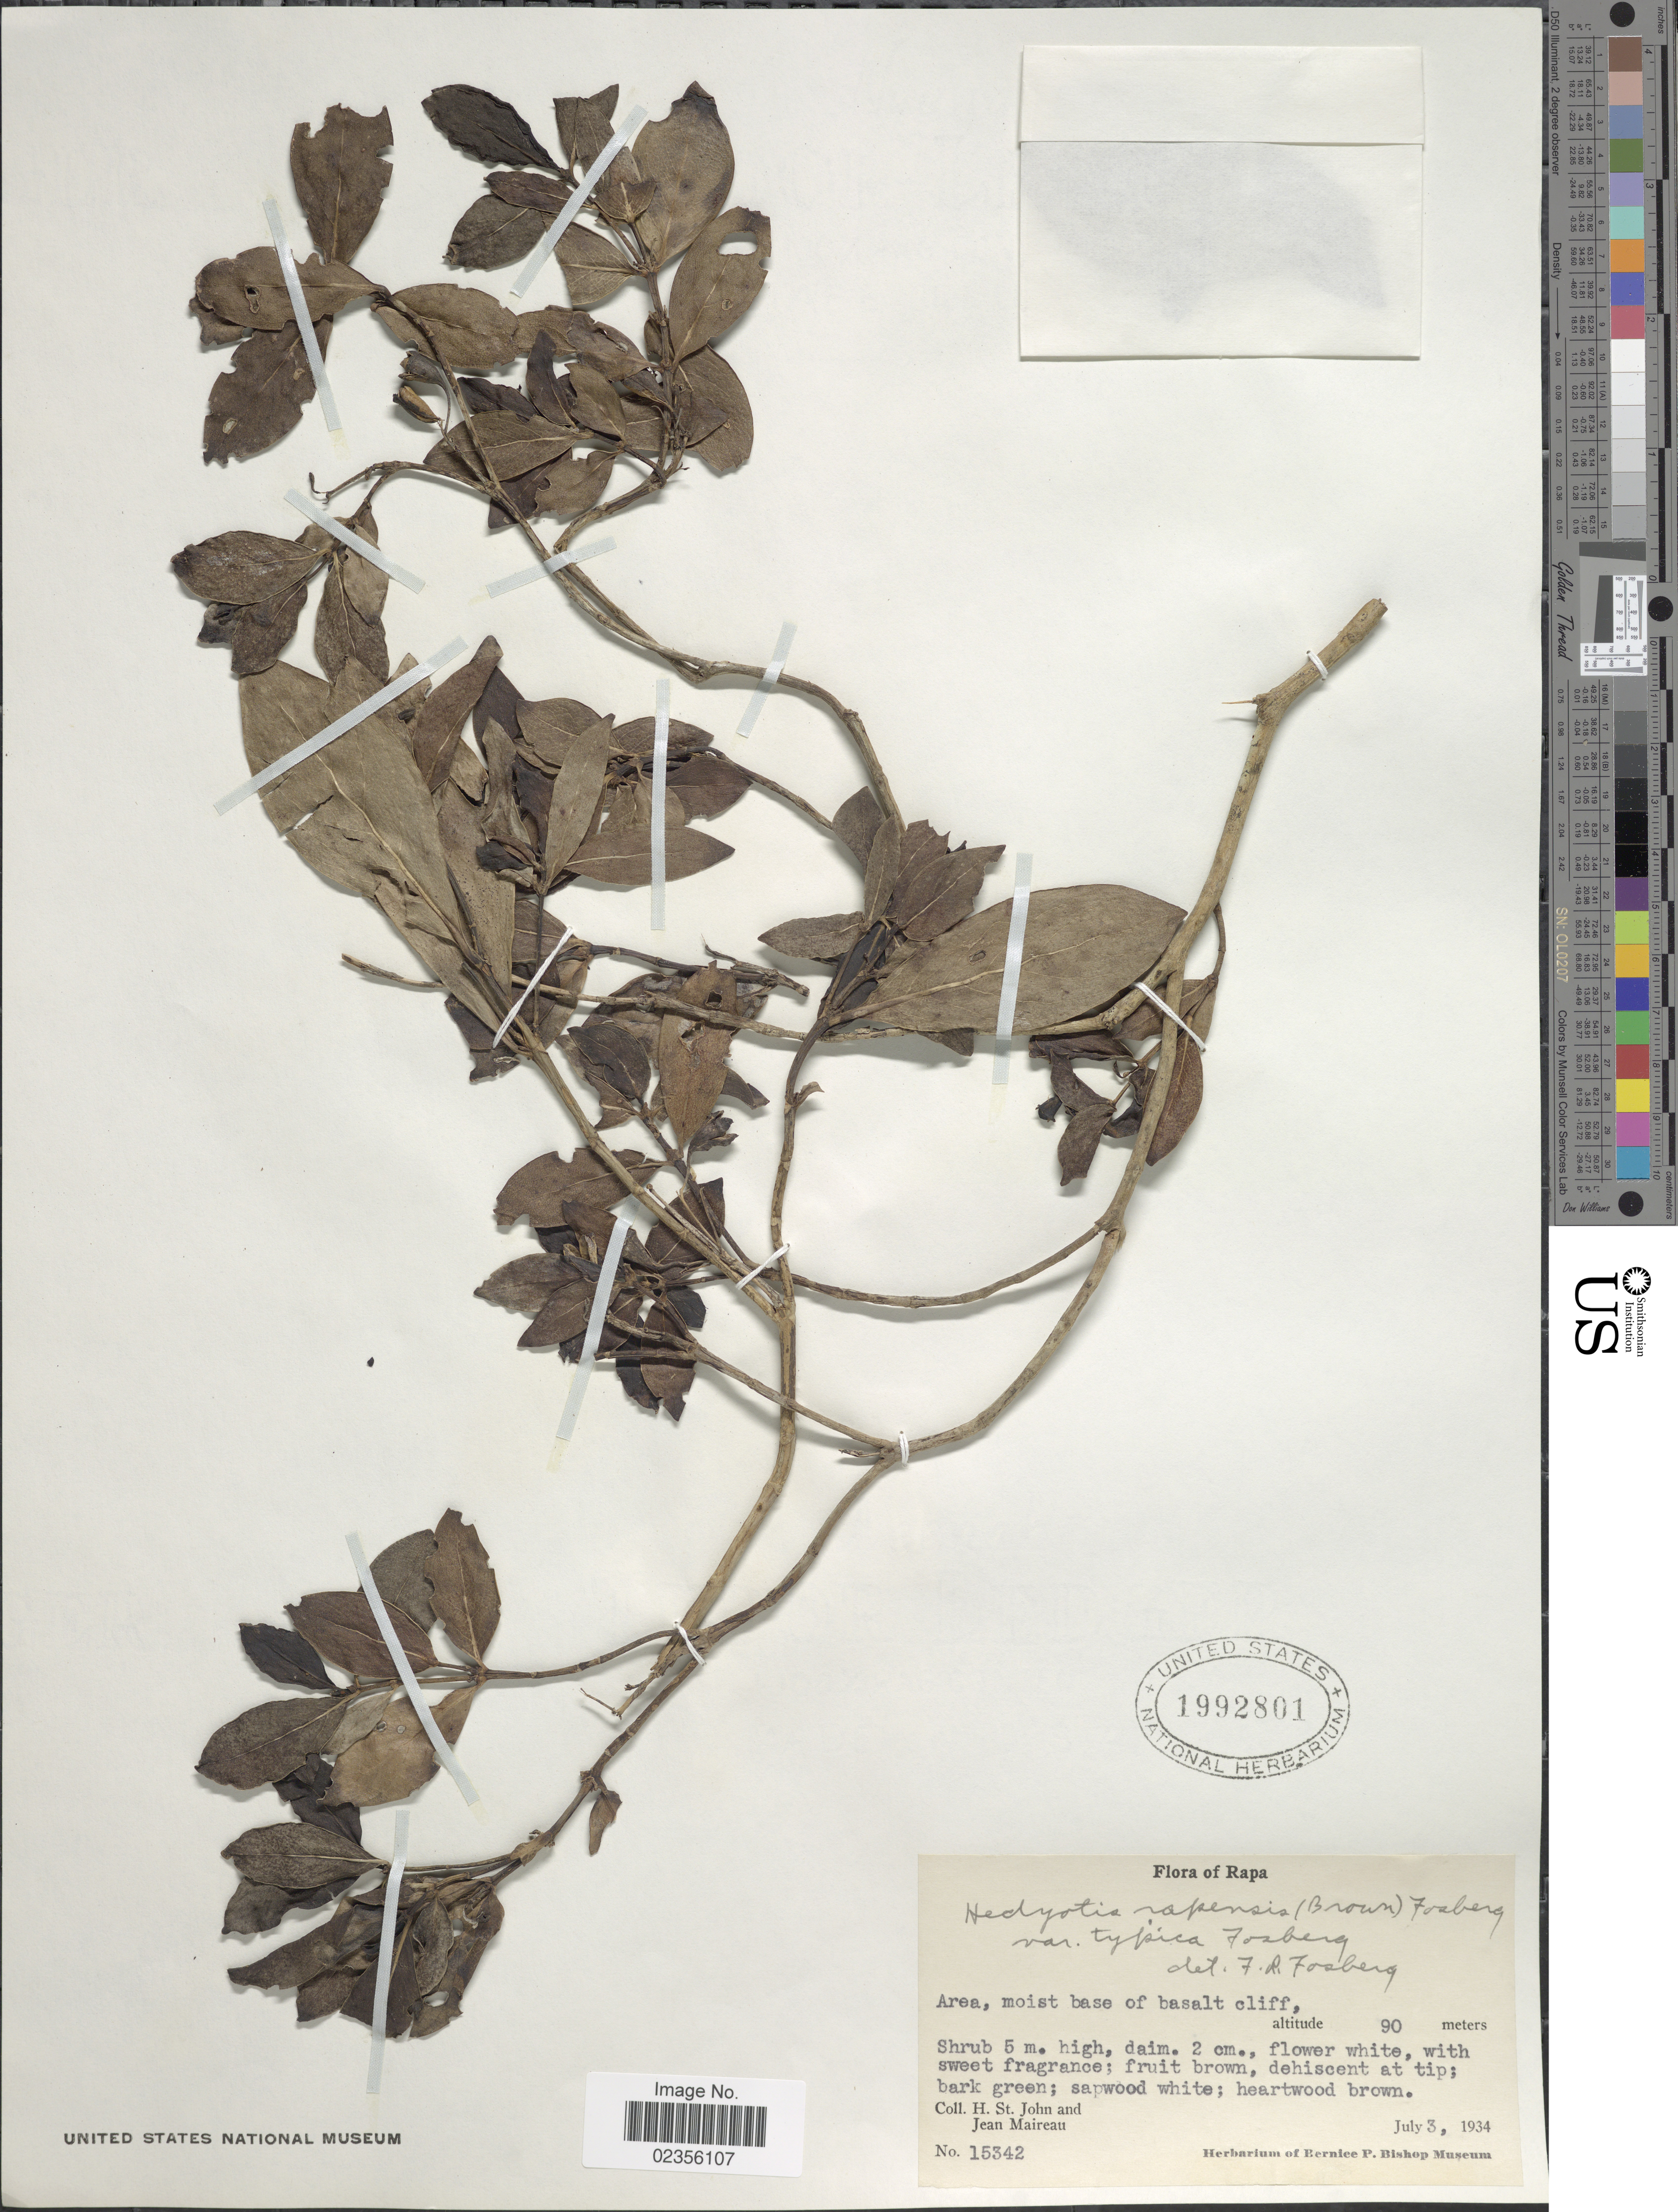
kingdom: Plantae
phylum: Tracheophyta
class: Magnoliopsida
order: Gentianales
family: Rubiaceae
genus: Kadua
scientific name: Kadua rapensis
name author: F. Br.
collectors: H. St. John & J. Maireau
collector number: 15342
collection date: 1934-07-03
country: French Polynesia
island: Rapa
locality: Rapa. Area, moist base of basalt cliff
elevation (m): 90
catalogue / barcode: US 1992801